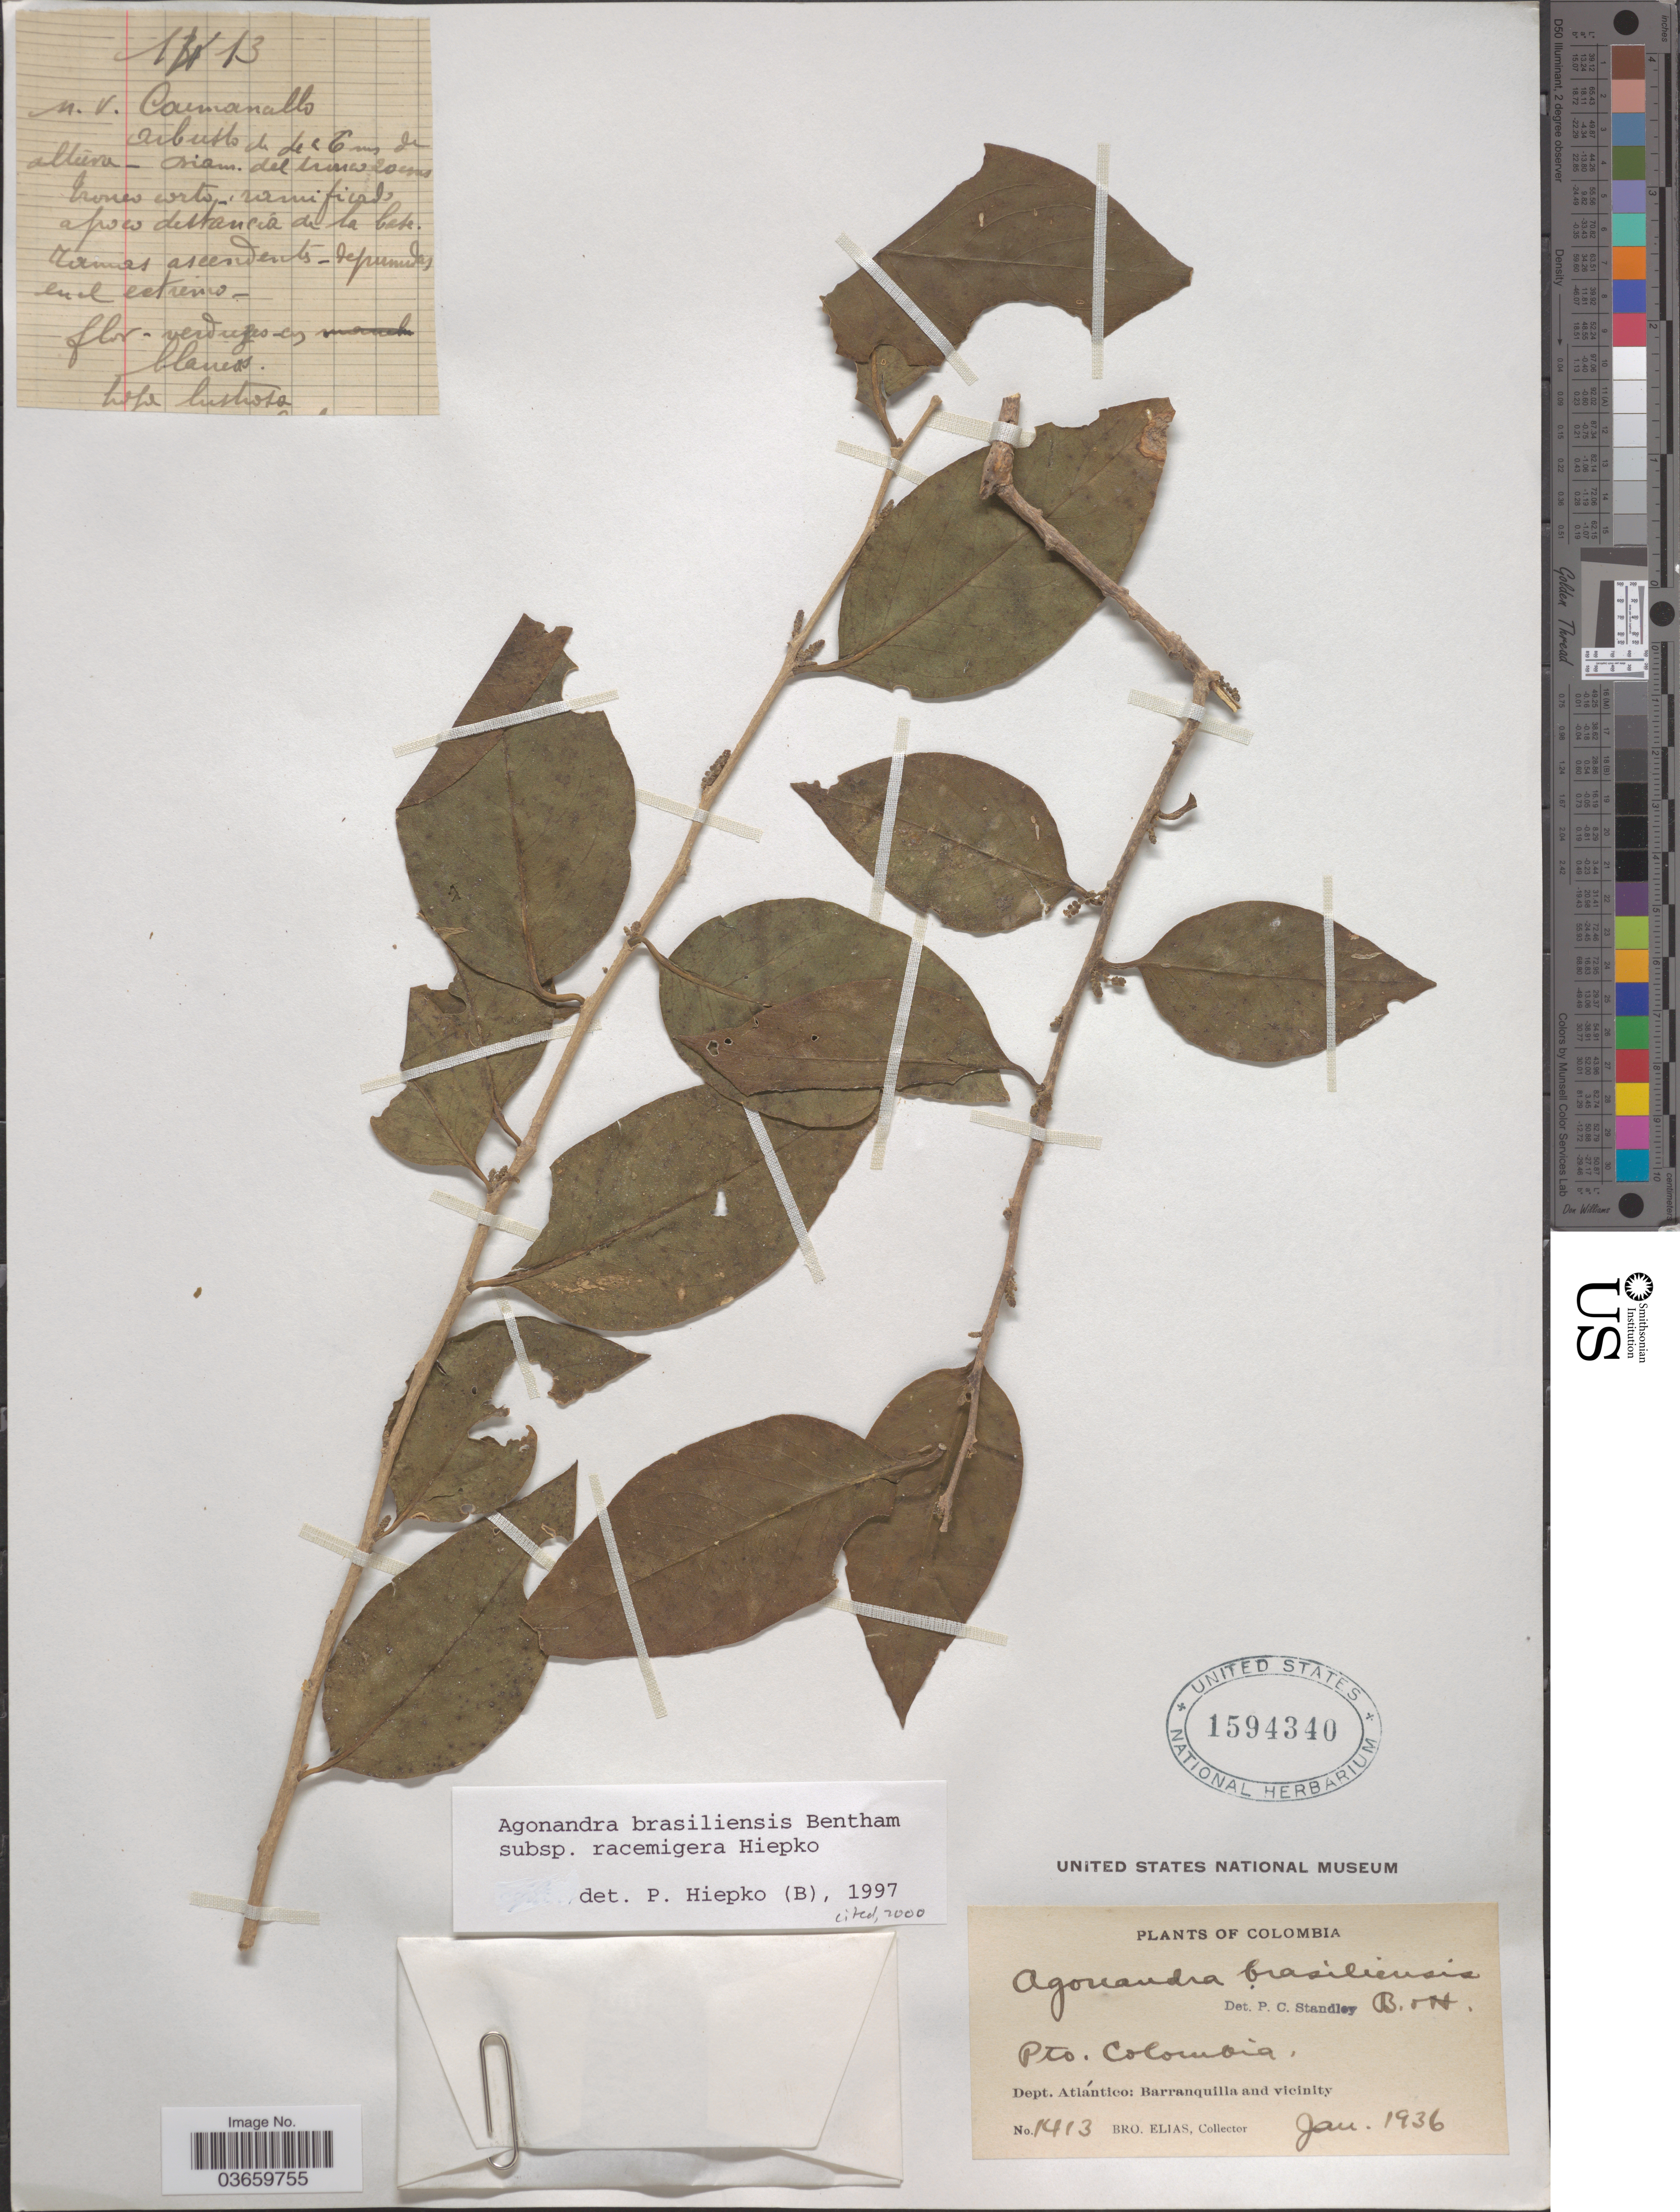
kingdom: Plantae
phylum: Tracheophyta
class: Magnoliopsida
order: Santalales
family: Opiliaceae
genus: Agonandra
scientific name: Agonandra brasiliensis subsp. racemigera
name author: Hiepko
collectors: Bro. Elias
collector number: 1413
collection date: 1936-01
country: Colombia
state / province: Atlántico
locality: Pto. Colombia. Dept. Atlántico: Barranquilla and vicinity.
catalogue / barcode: US 1594340